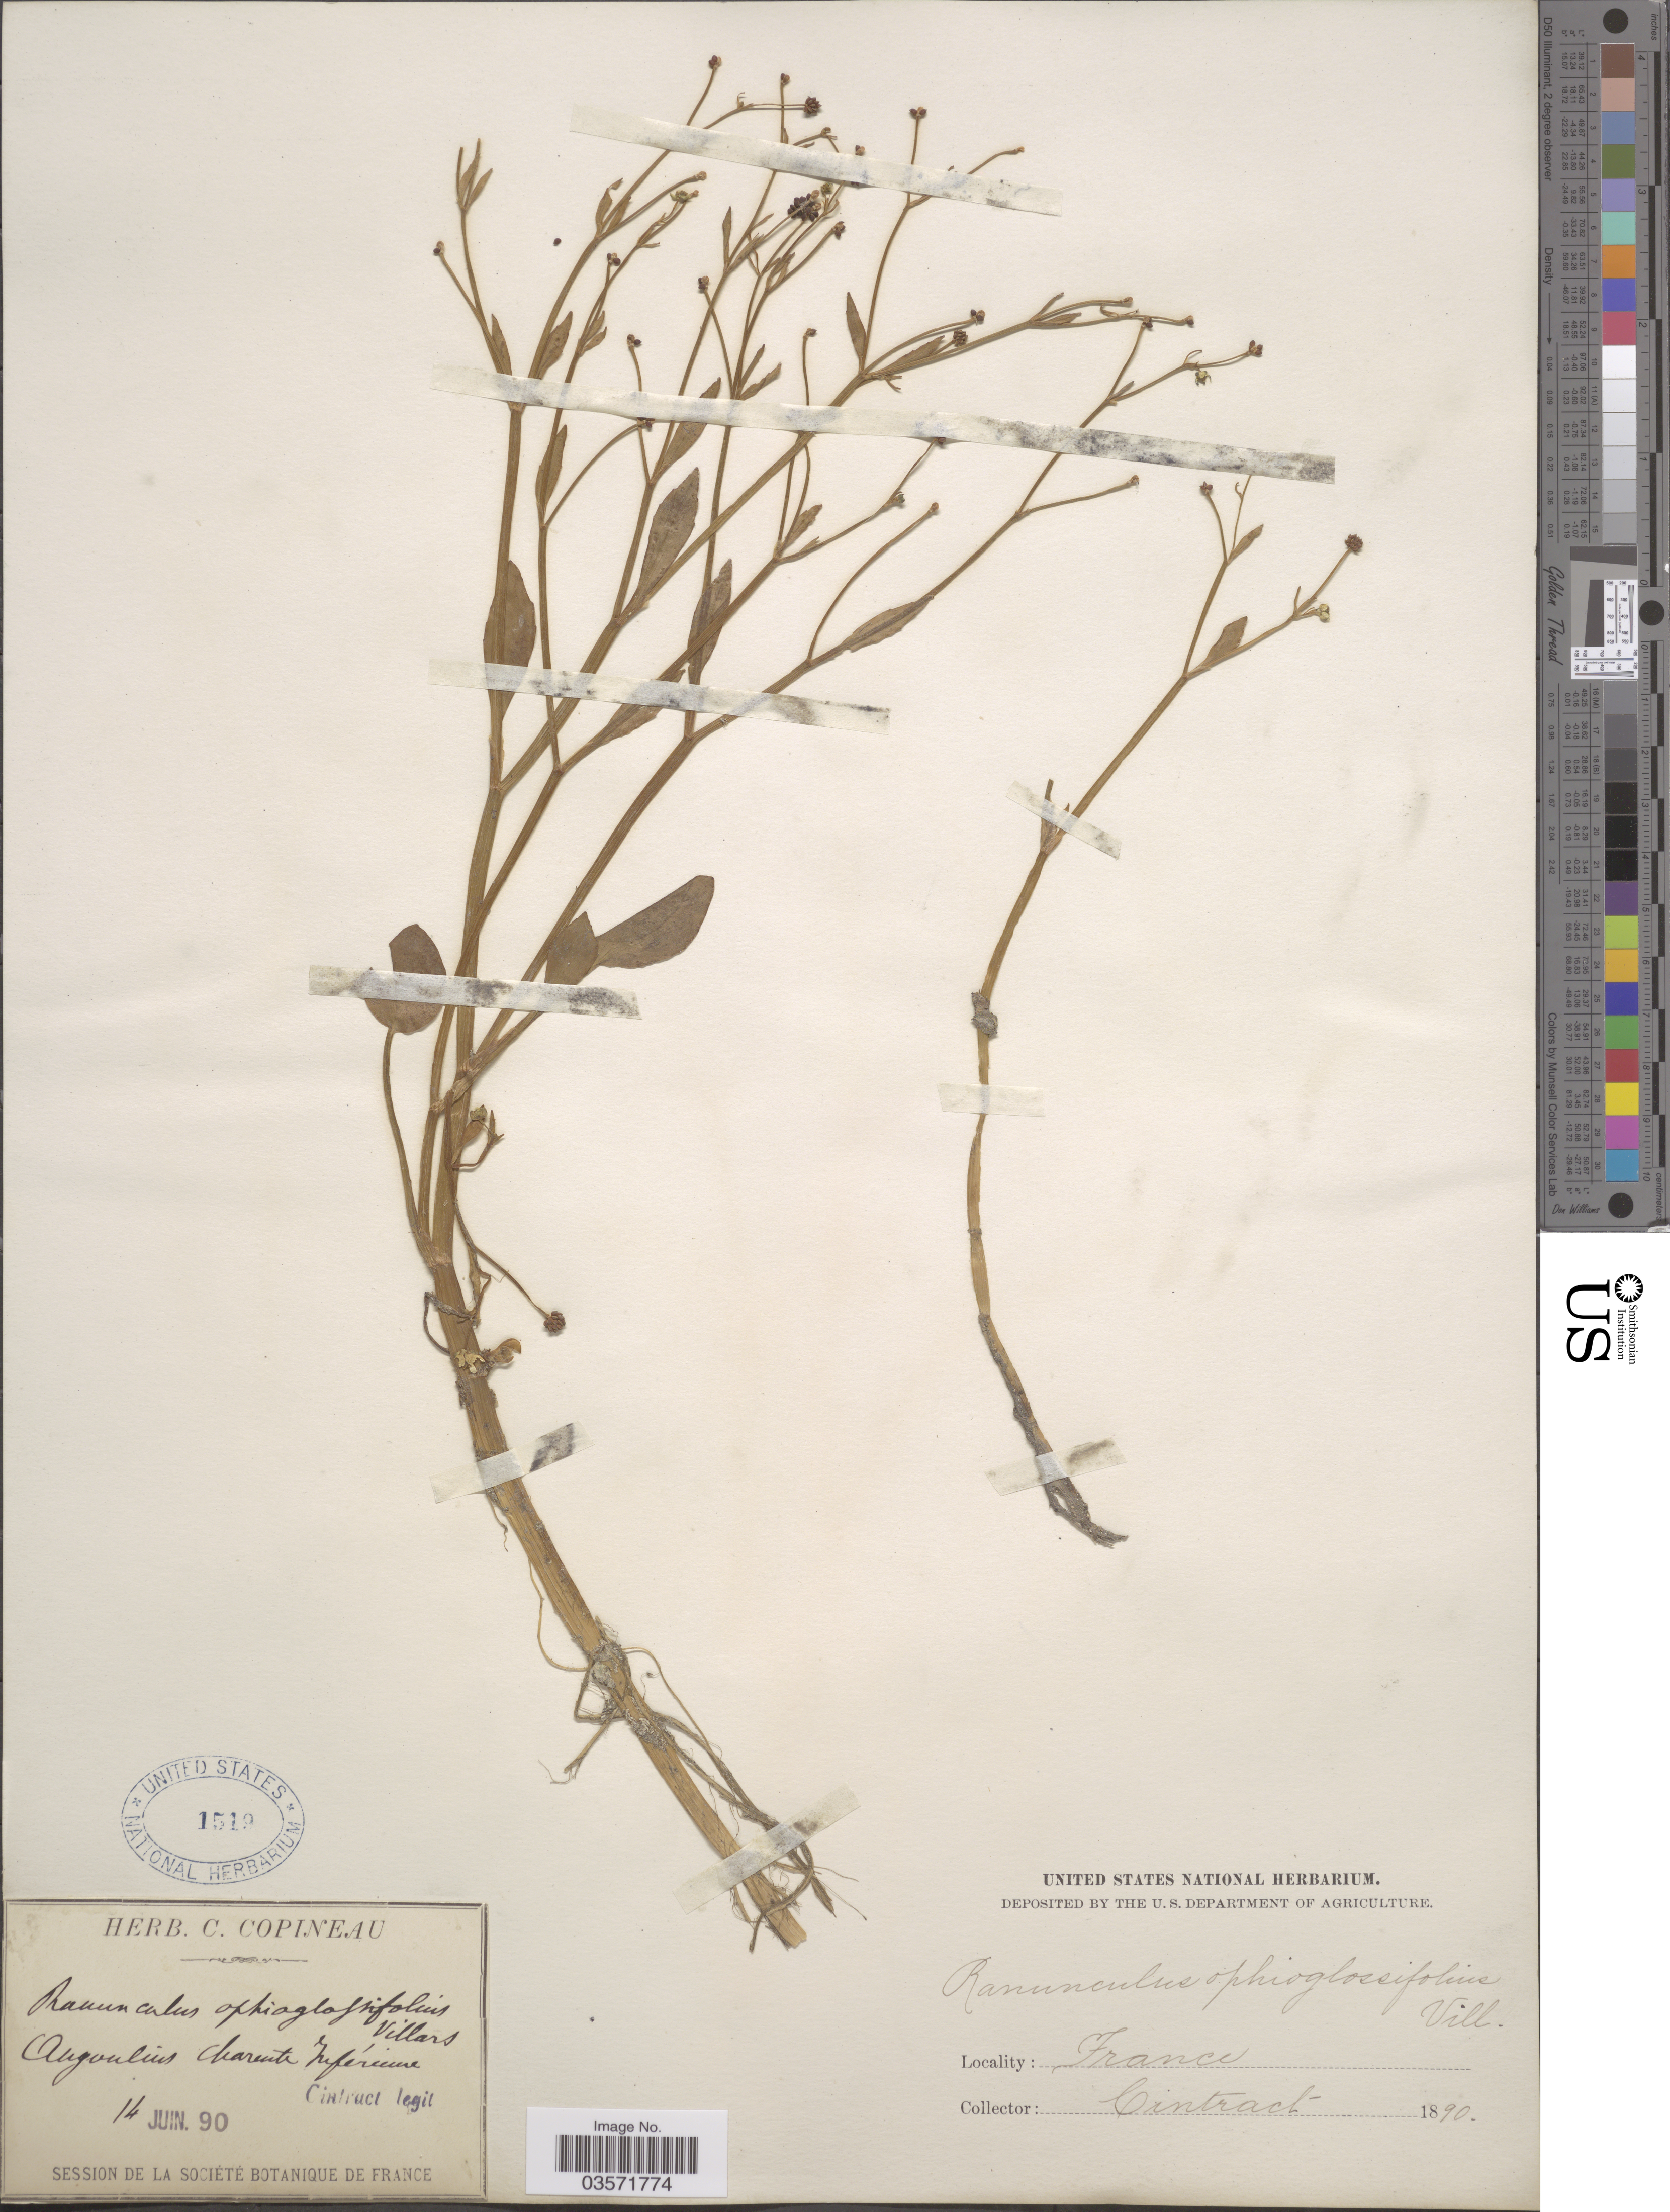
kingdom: Plantae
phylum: Tracheophyta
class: Magnoliopsida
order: Ranunculales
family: Ranunculaceae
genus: Ranunculus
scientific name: Ranunculus ophioglossifolius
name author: Vill.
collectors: Cintract, --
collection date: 1890-06-14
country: France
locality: Angoulins Charente Inférieure.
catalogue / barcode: US 1519